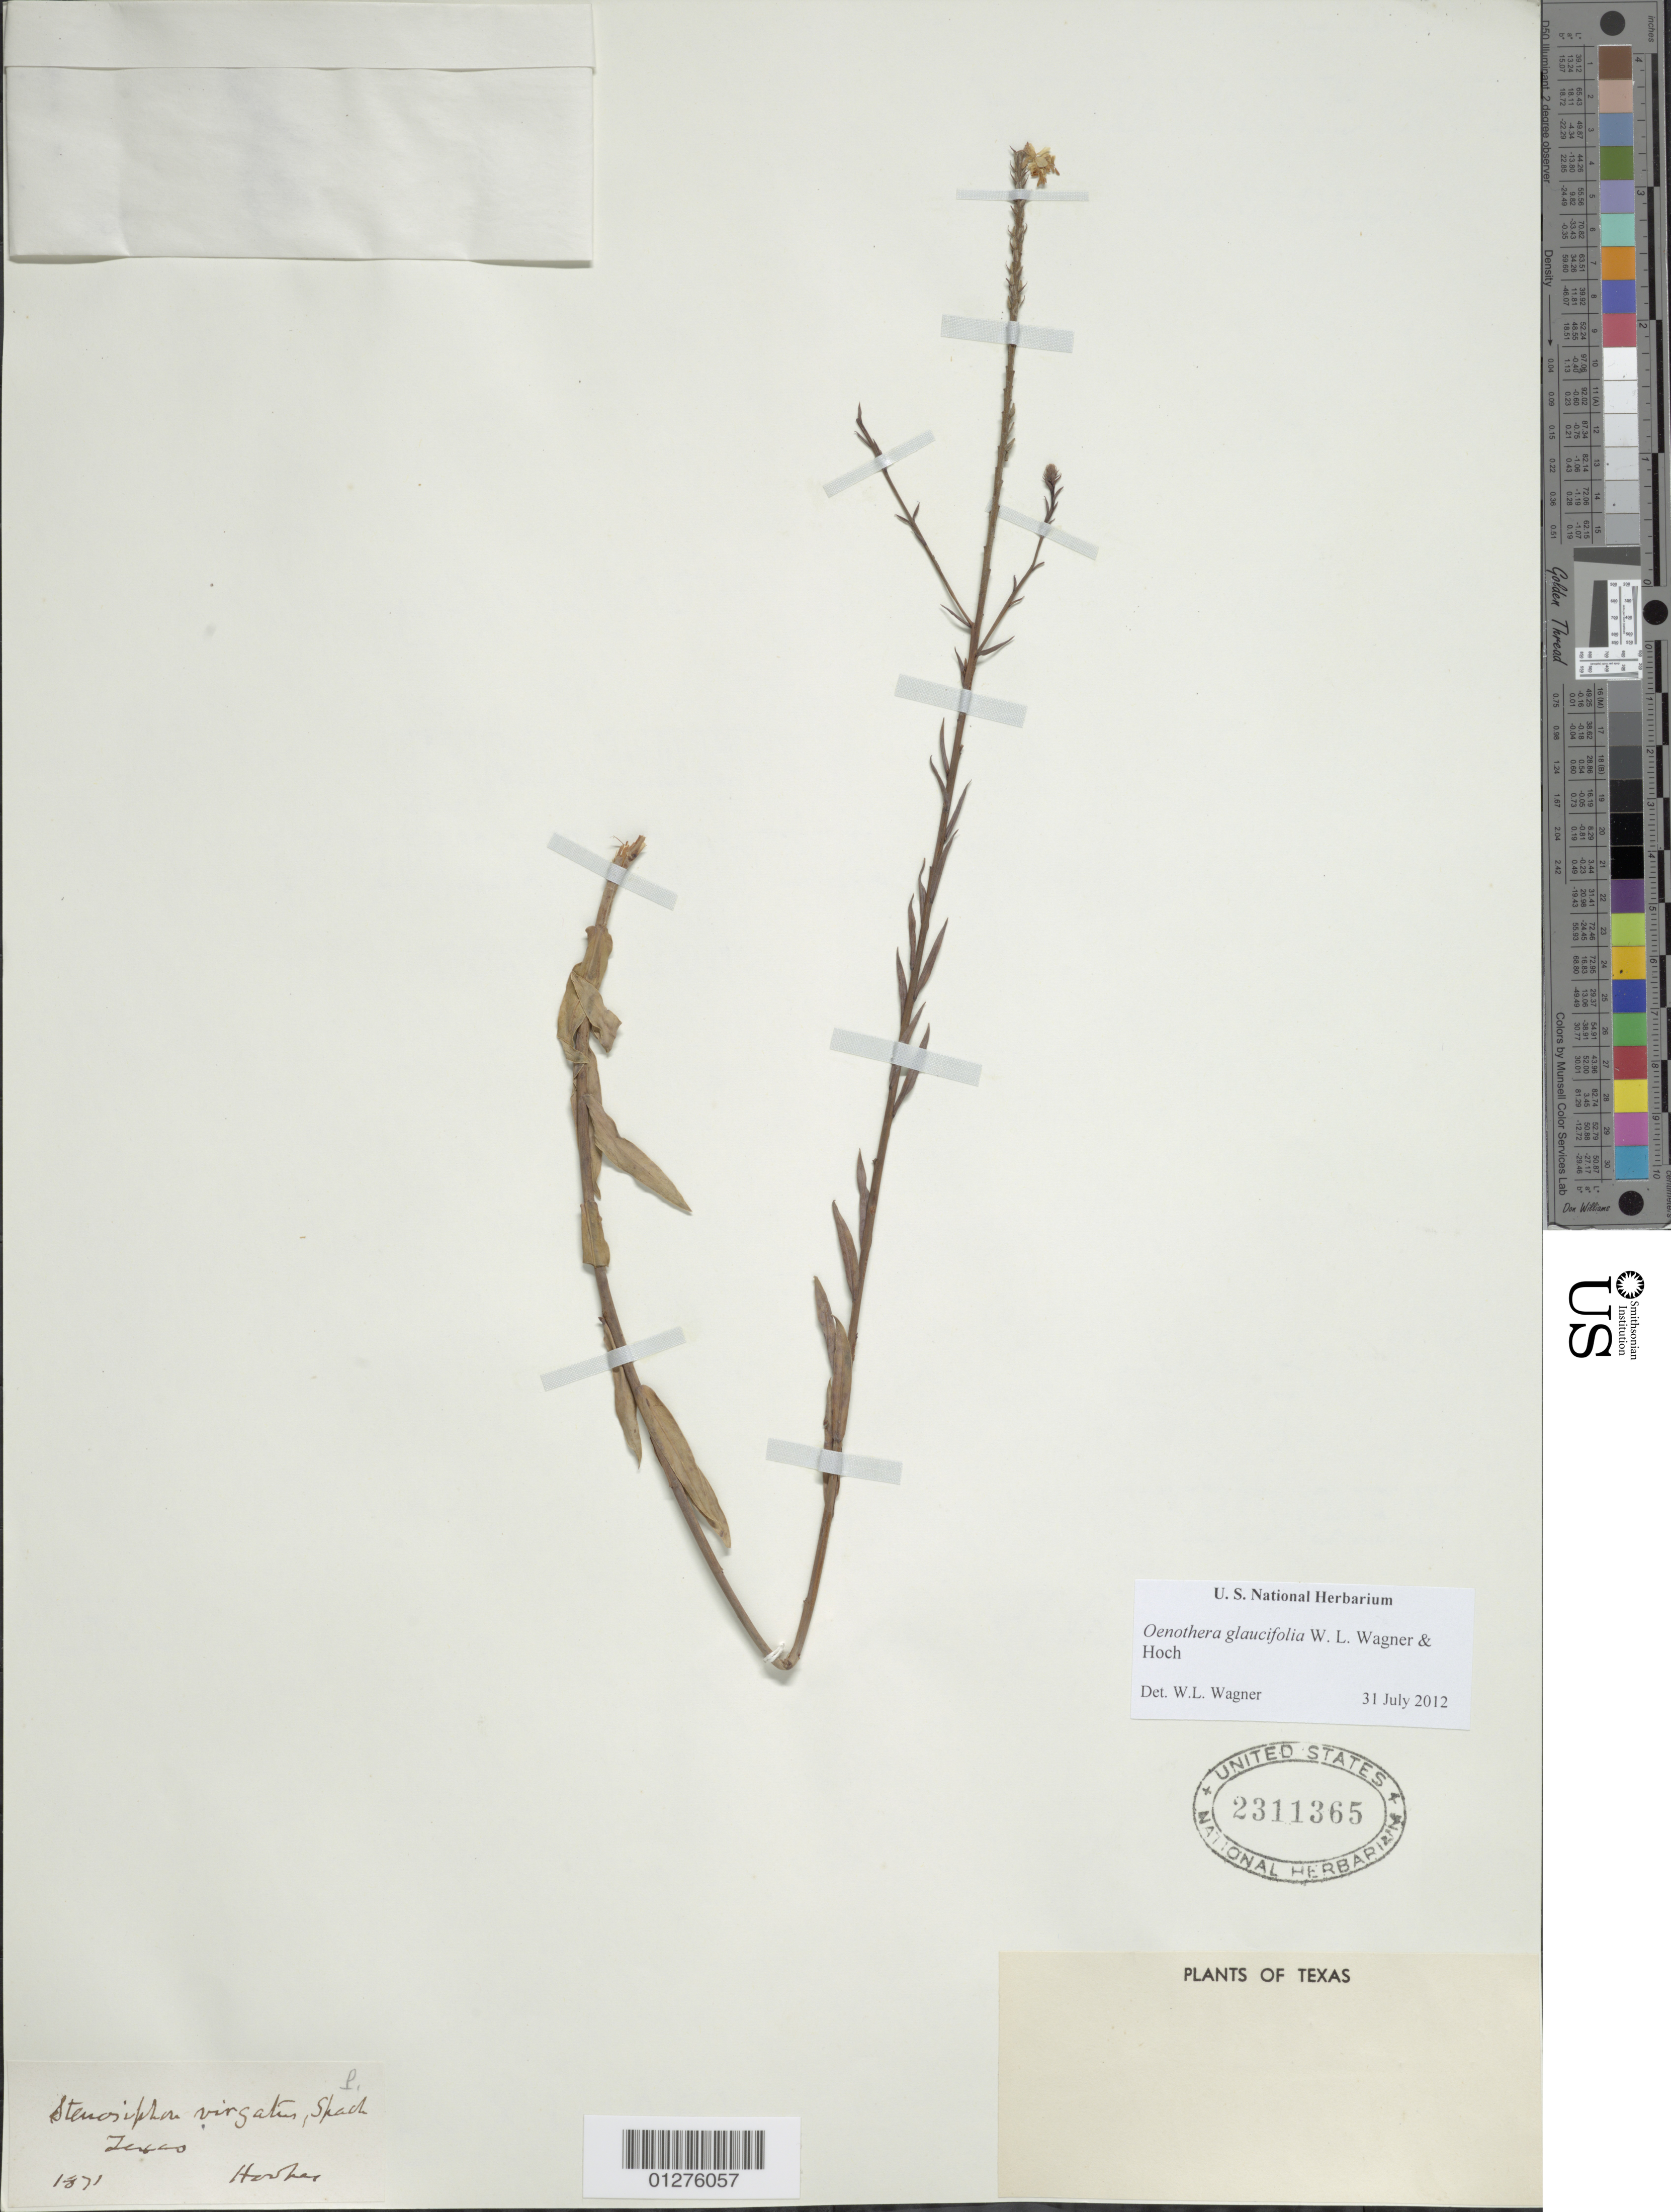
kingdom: Plantae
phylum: Tracheophyta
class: Magnoliopsida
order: Myrtales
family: Onagraceae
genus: Oenothera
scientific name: Oenothera glaucifolia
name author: W.L. Wagner & Hoch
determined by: Wagner, W. L., (BOT), Smithsonian Institution - National Museum of Natural History (UNITED STATES)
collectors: -. Hooker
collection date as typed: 1871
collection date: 1871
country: United States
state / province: Texas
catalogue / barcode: US 2311365